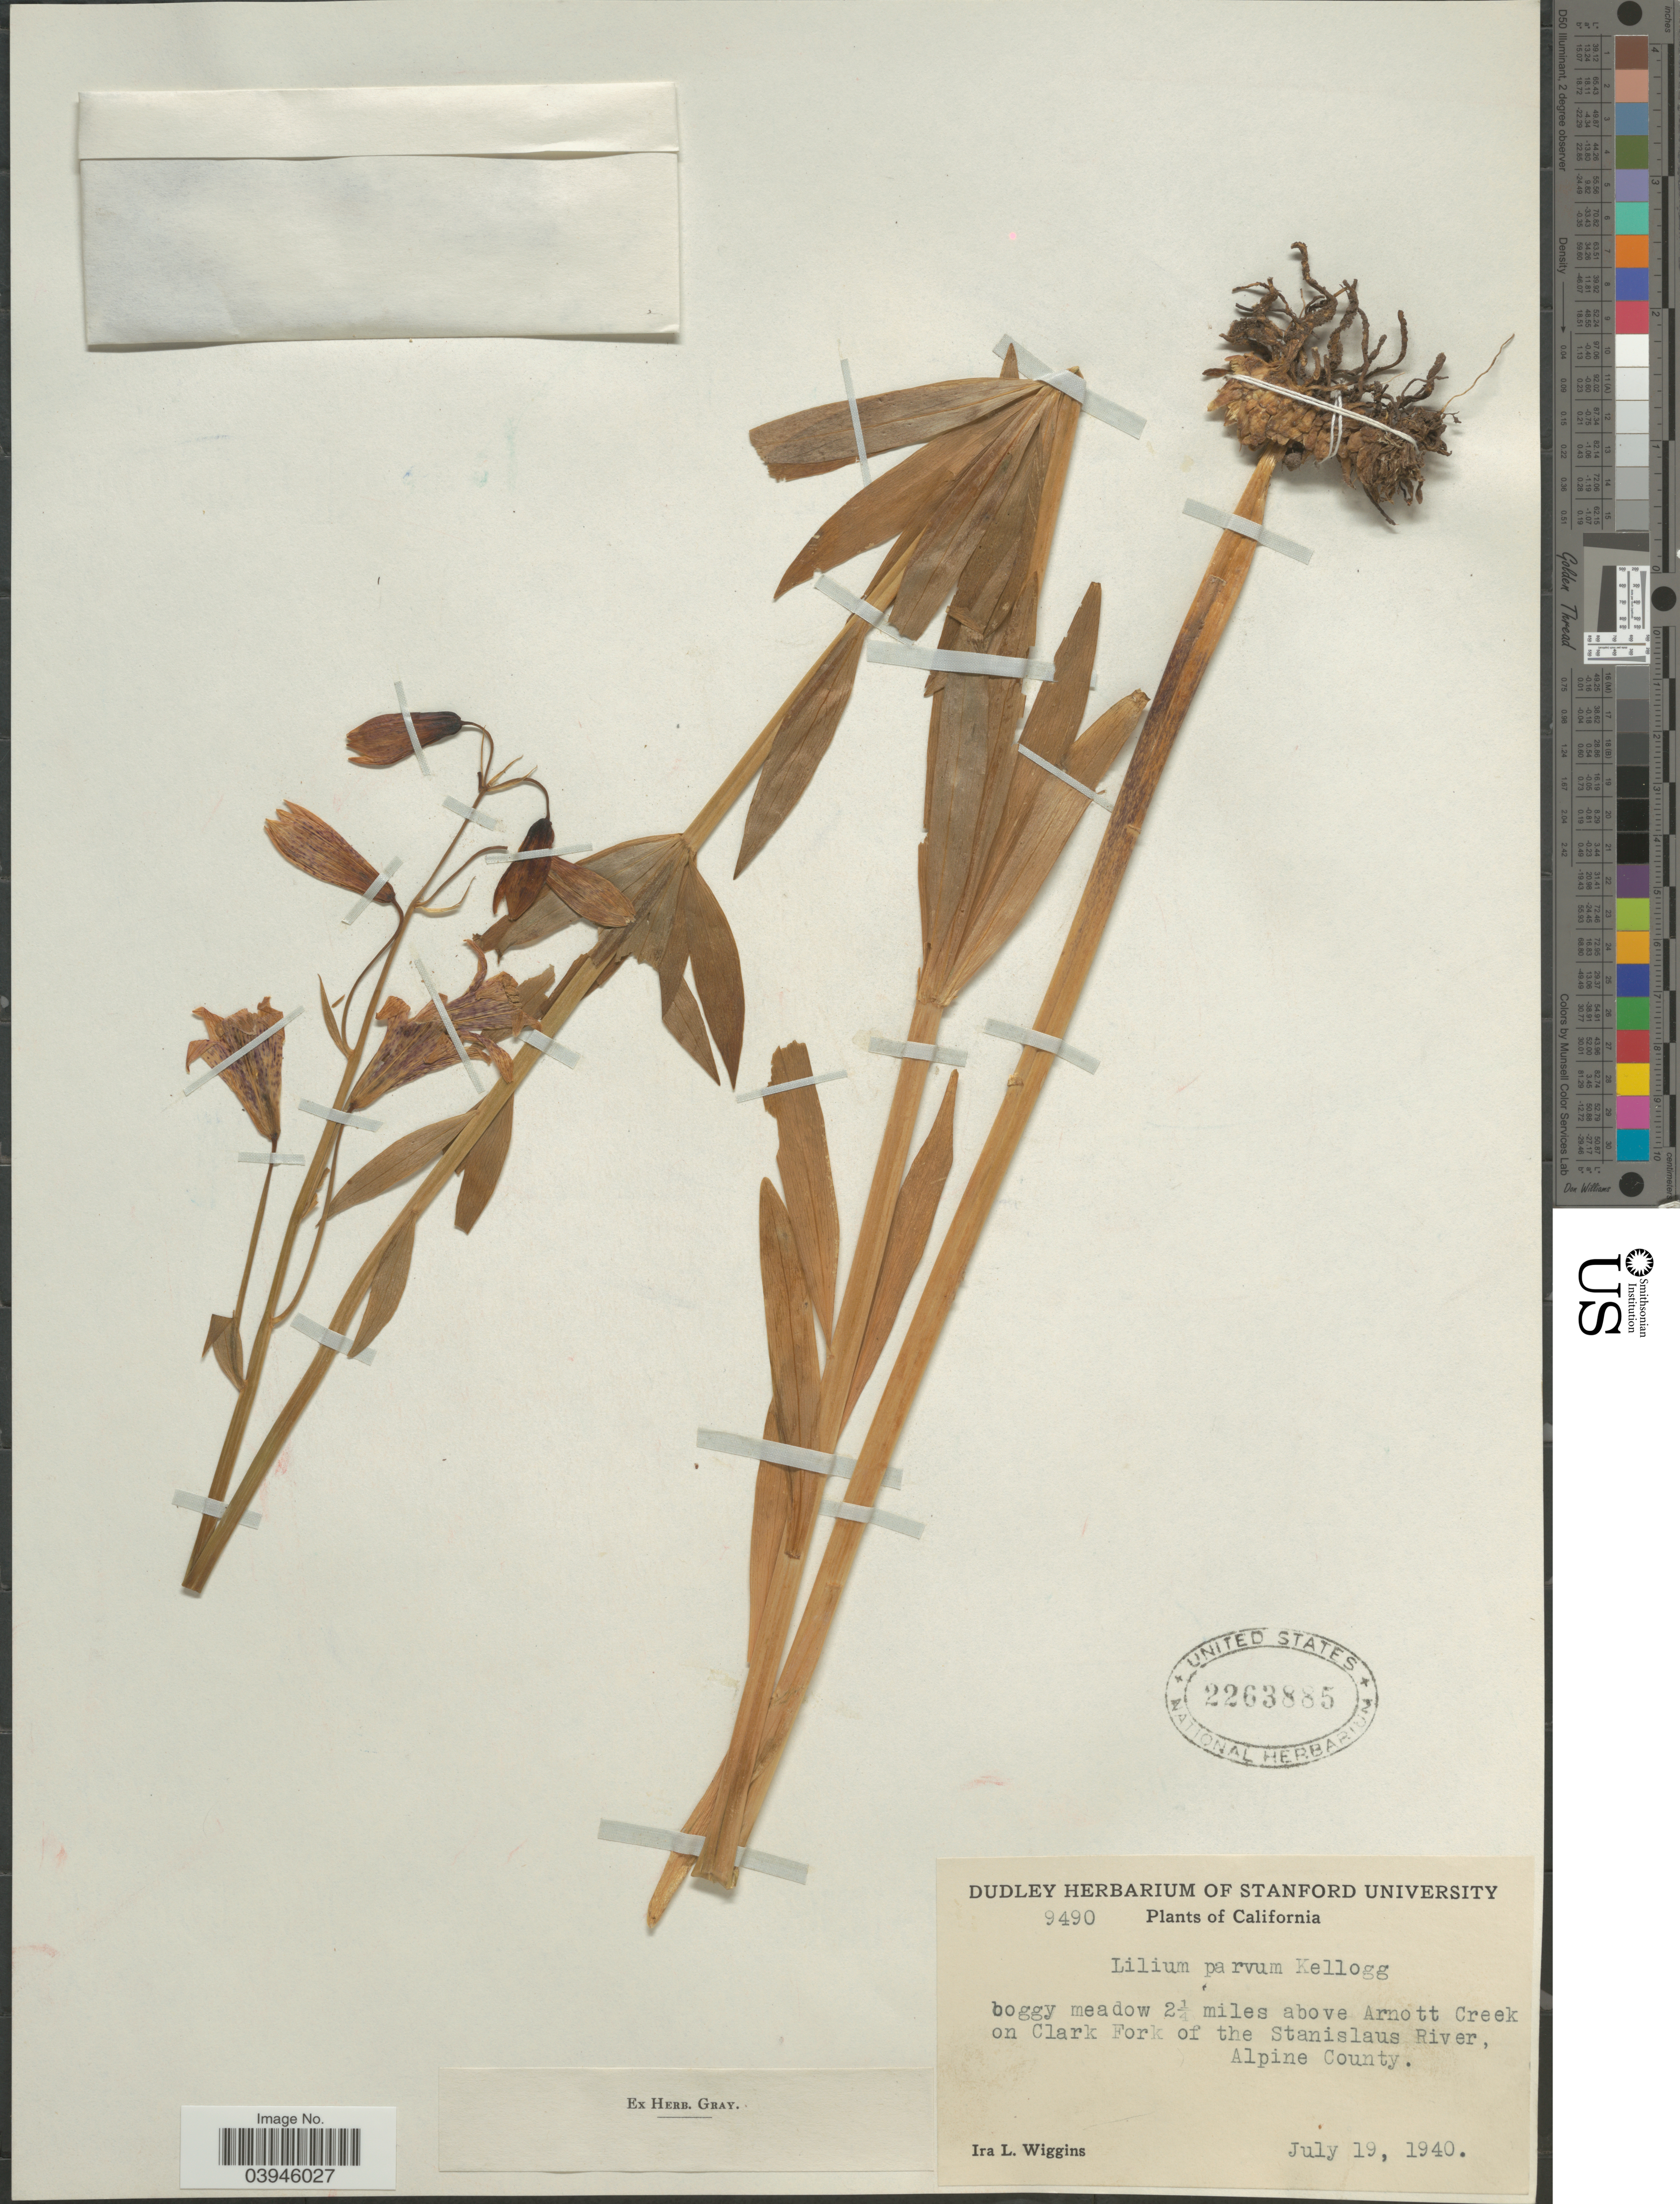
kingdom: Plantae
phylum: Tracheophyta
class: Liliopsida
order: Liliales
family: Liliaceae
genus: Lilium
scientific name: Lilium parvum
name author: Kellogg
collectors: I. L. Wiggins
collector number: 9490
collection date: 1940-07-19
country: United States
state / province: California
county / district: Alpine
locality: Boggy meadow 2¼ miles above Arnott Creek on Clark Fork of the Stanislaus River, Alpine County.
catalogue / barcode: US 2263885